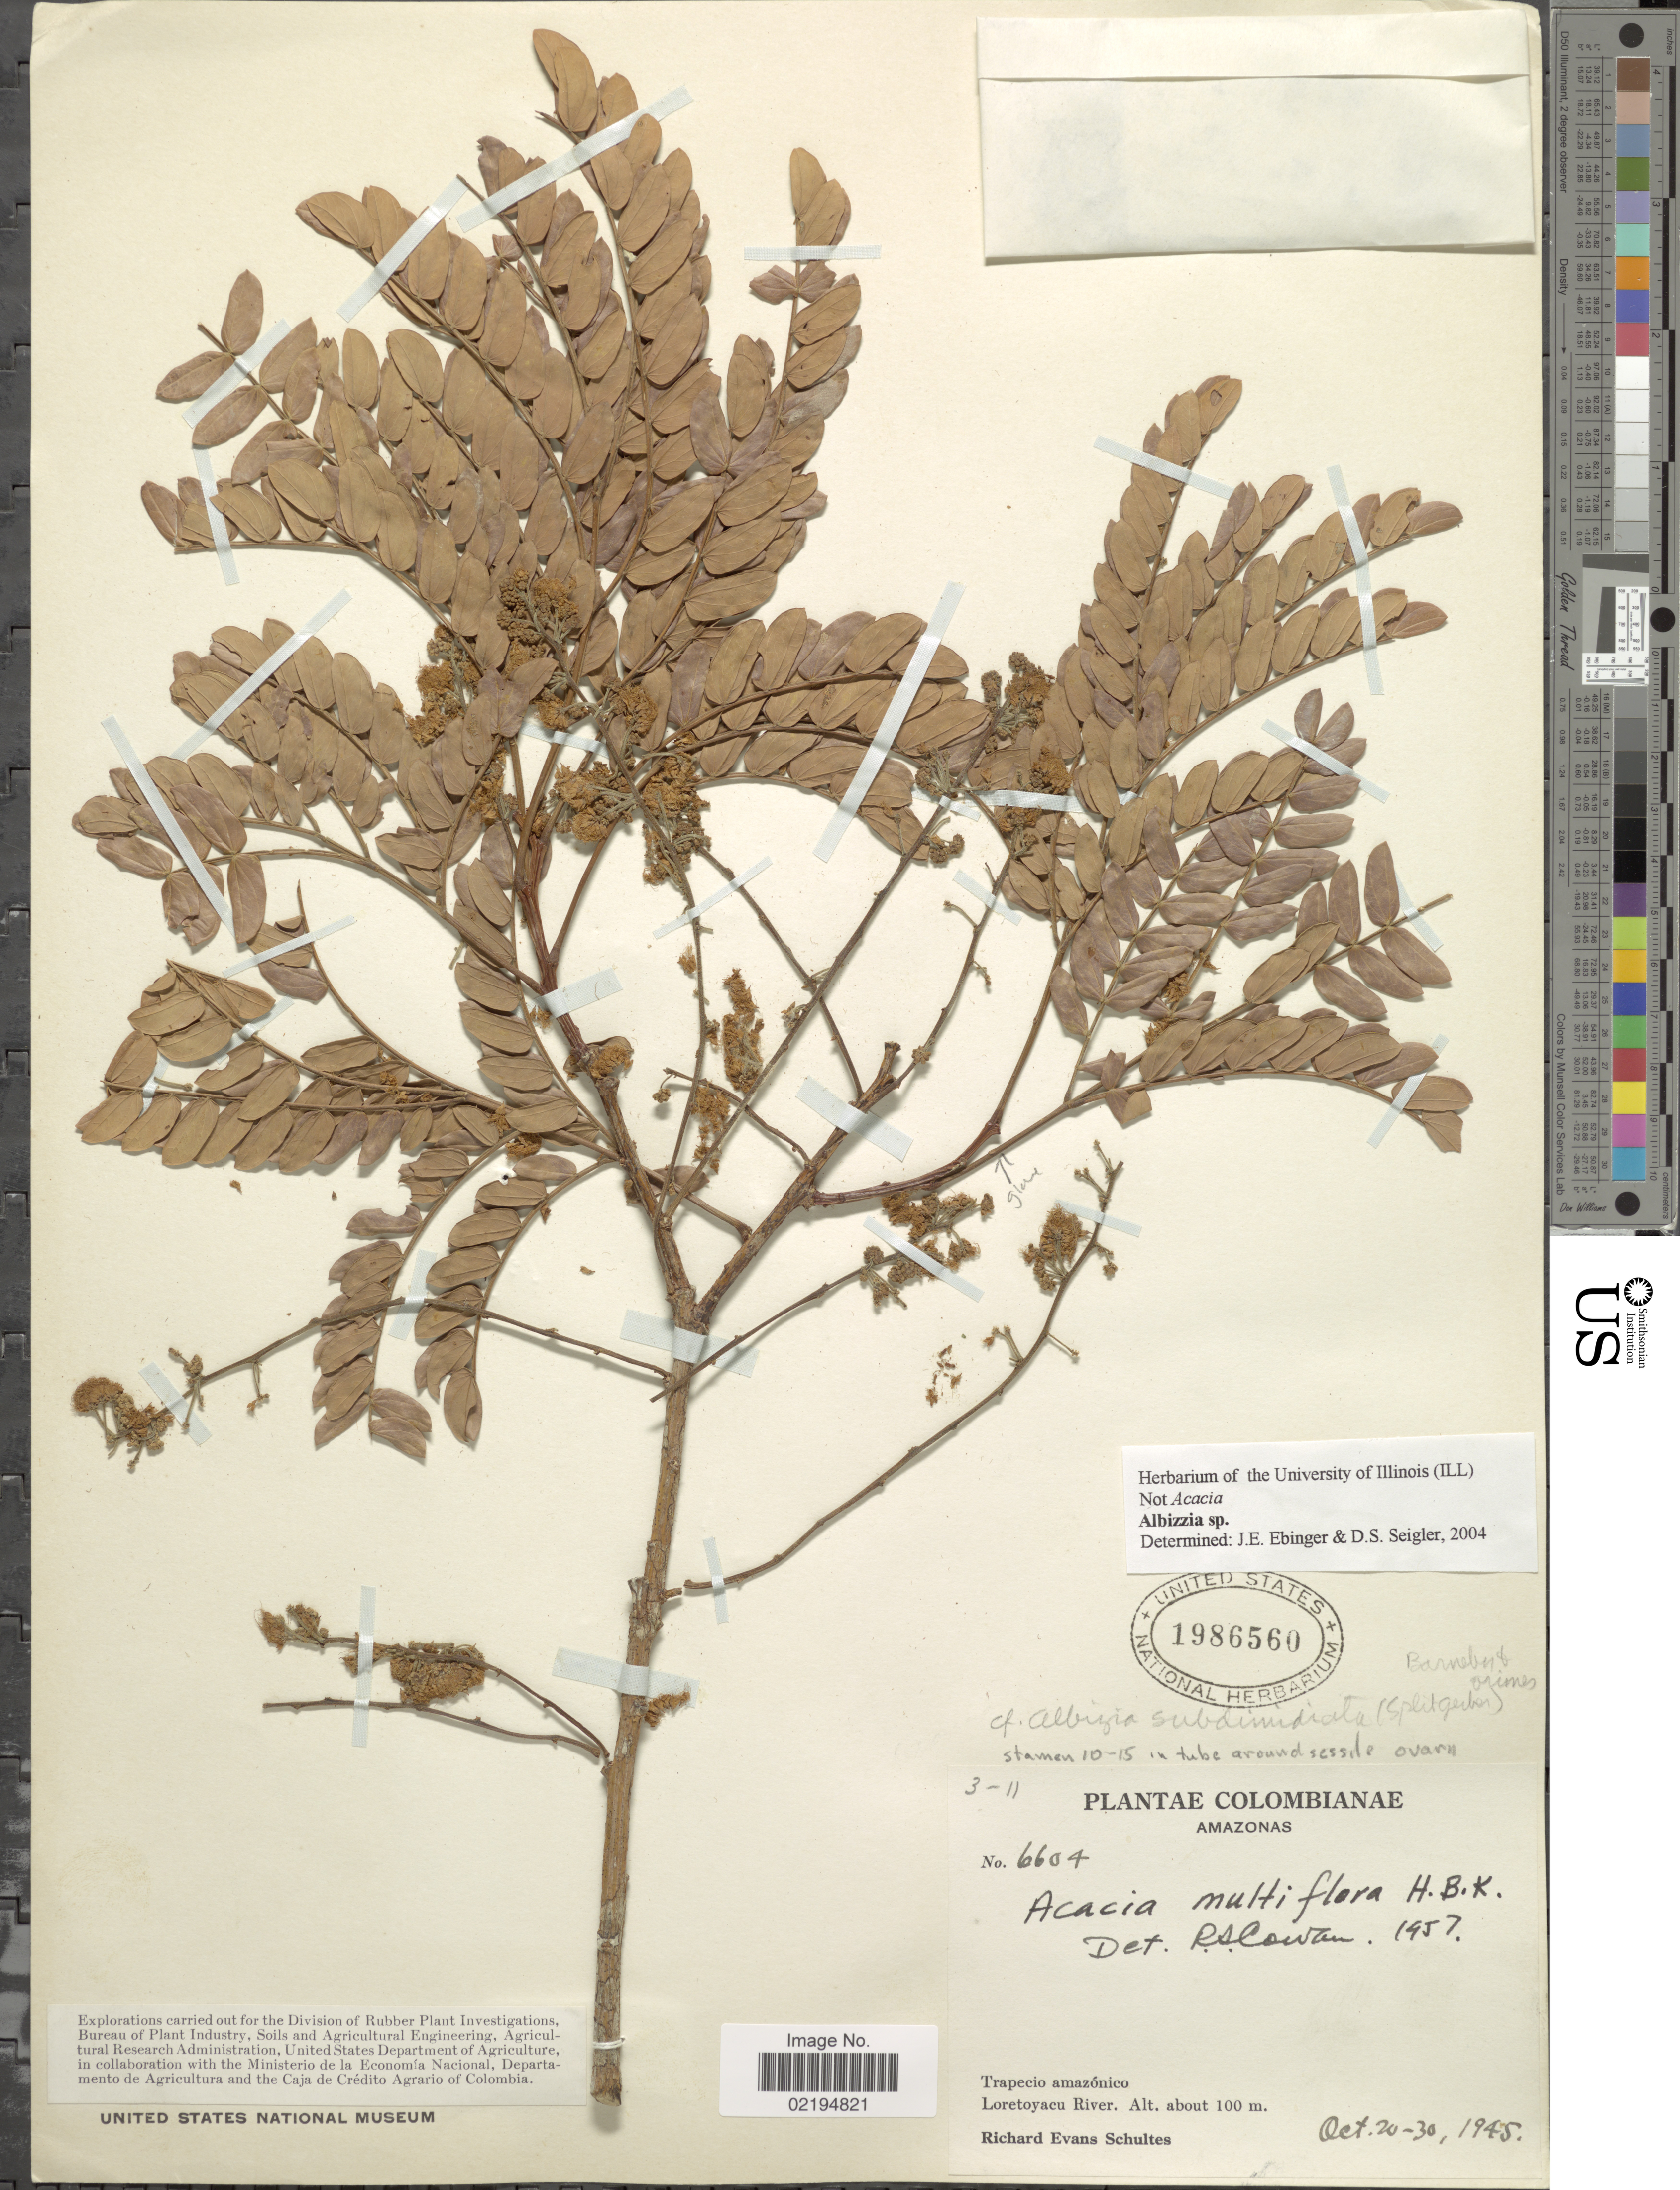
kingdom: Plantae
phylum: Tracheophyta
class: Magnoliopsida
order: Fabales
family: Fabaceae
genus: Pseudalbizzia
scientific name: Pseudalbizzia subdimidiata var. subdimidiata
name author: (Splitg.) Koenen & Duno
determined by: Strong, Mark T., (BOT), Smithsonian Institution - National Museum of Natural History (UNITED STATES)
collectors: R. E. Schultes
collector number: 6604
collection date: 1945-10-20/1945-10-30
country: Colombia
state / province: Amazônas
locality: Trapecio amzonico, Loretoyacu River.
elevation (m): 100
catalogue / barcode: US 1986560